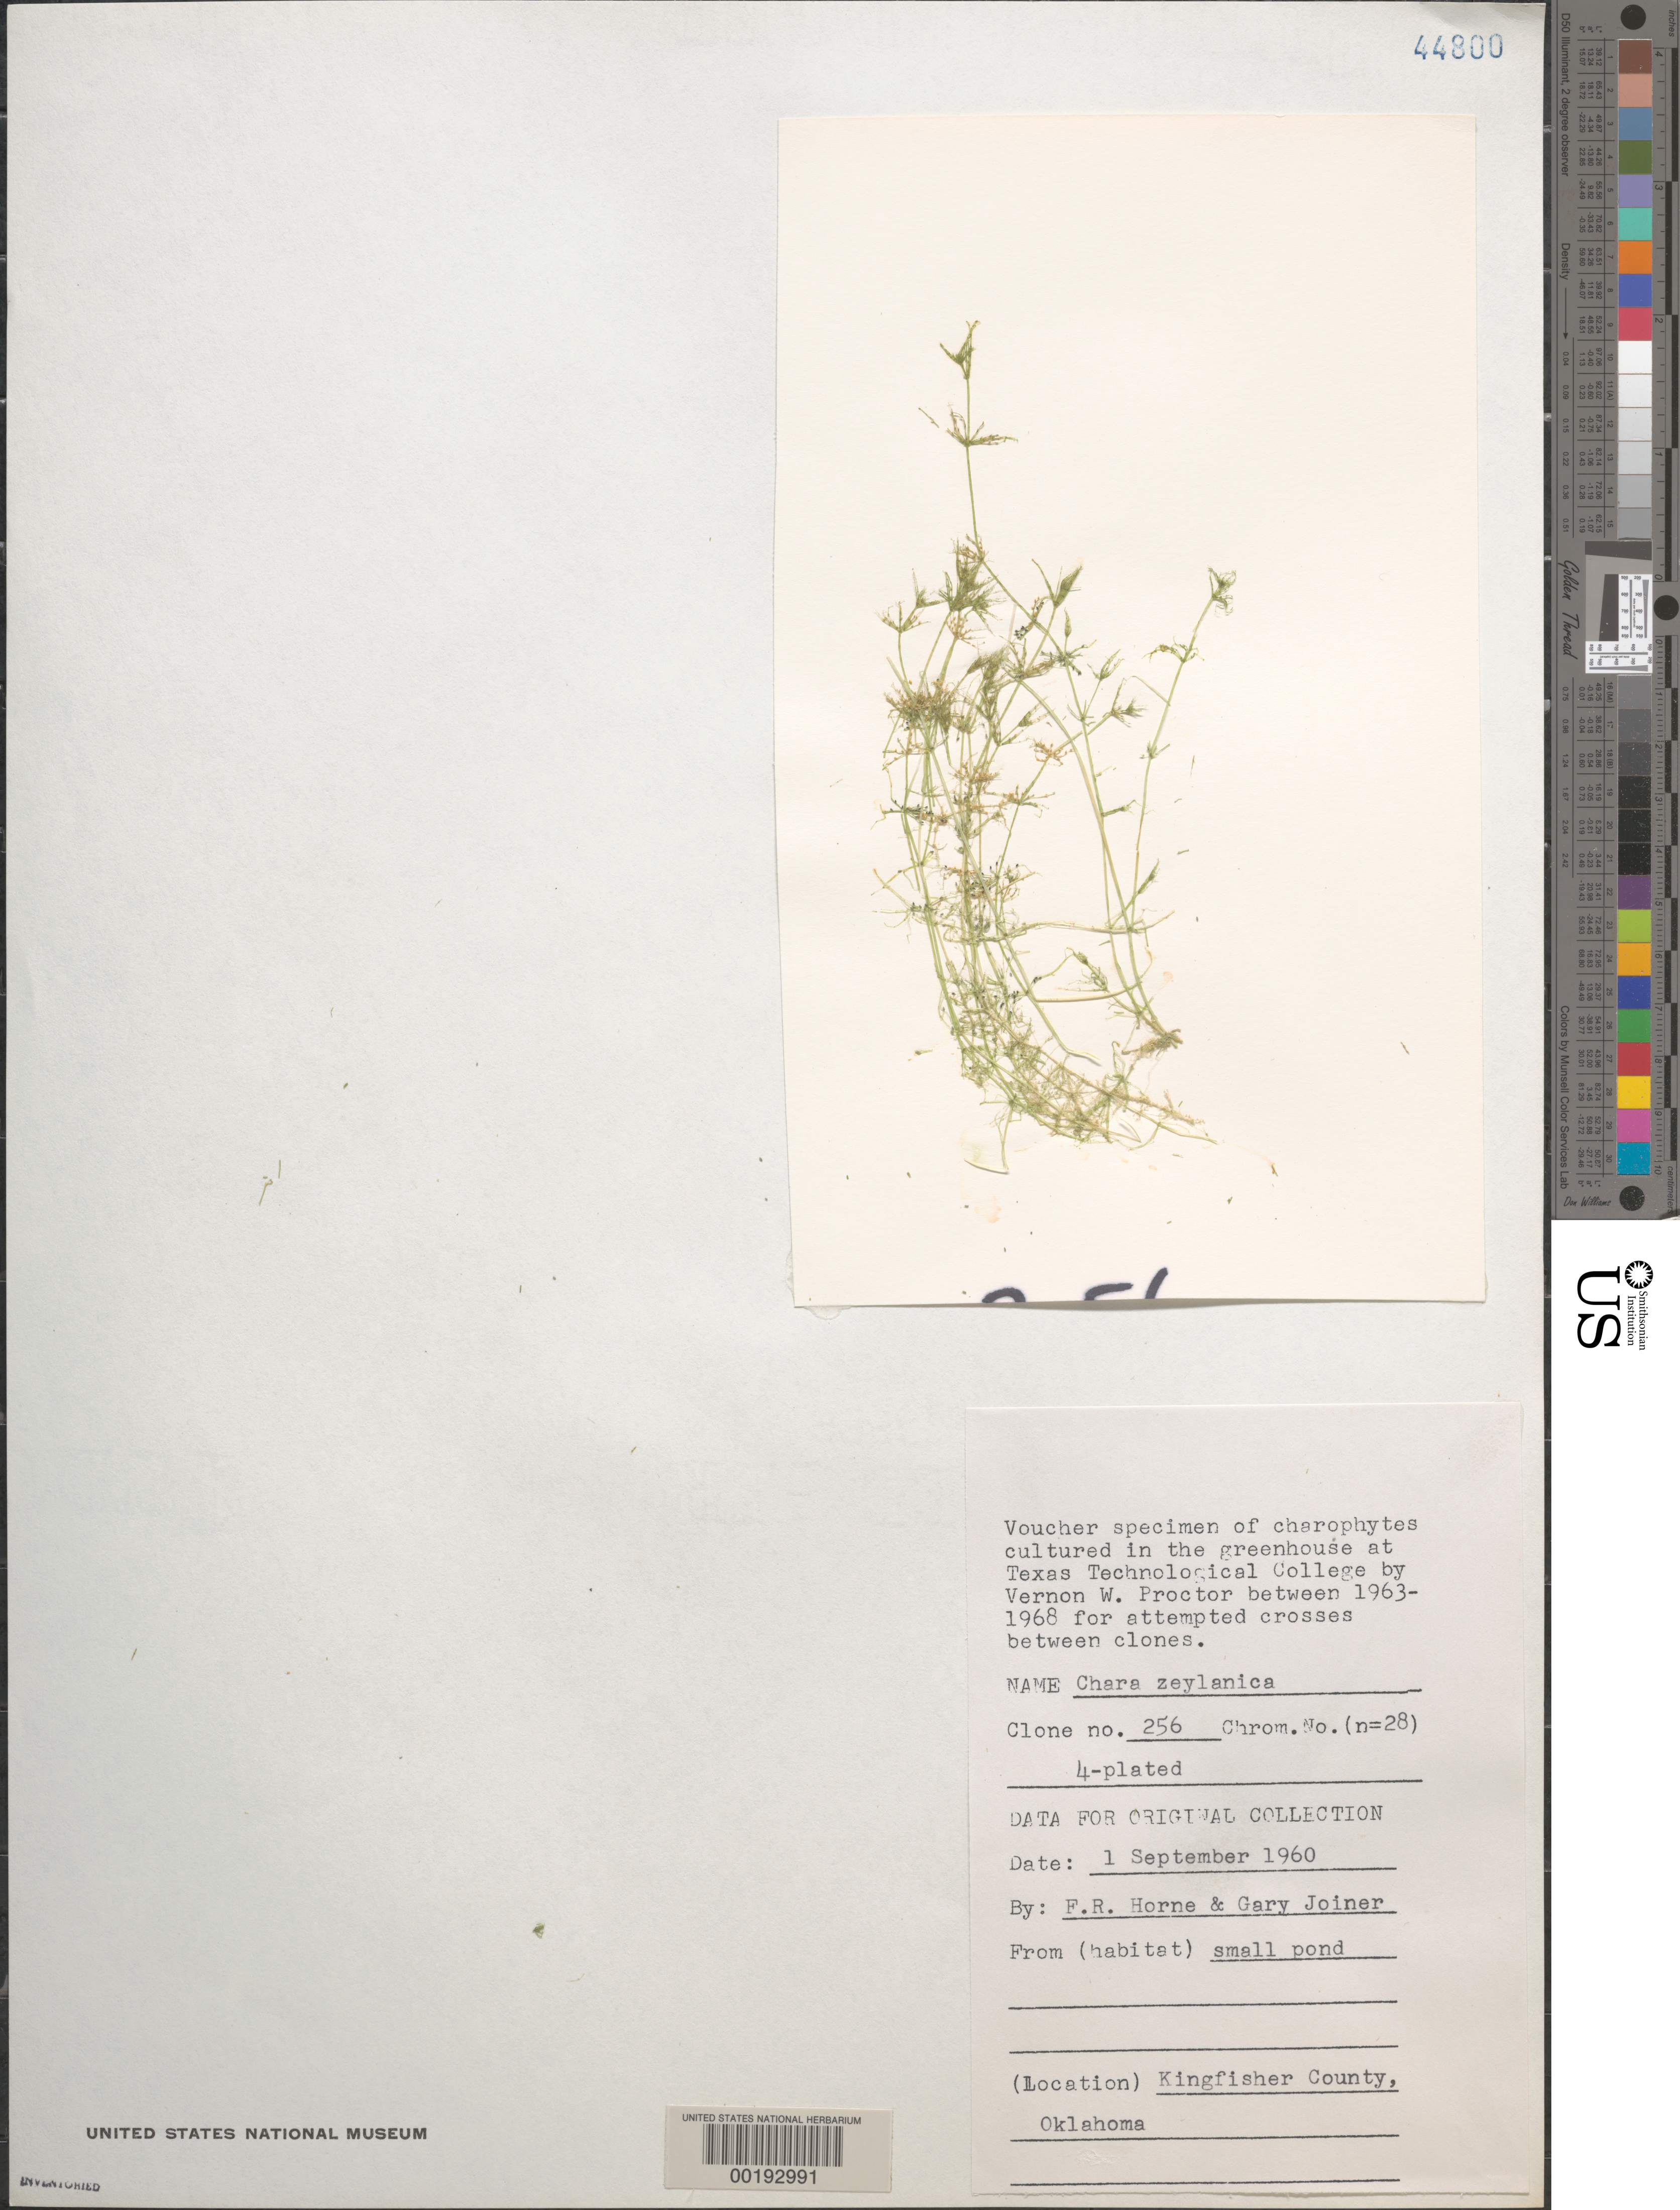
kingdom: Plantae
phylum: Charophyta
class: Charophyceae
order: Charales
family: Characeae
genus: Chara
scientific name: Chara zeylanica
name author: J.G. Klein ex Willd.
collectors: F. R. Horne & G. Joiner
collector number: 256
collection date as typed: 01 Sep 1960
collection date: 1960-09-01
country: United States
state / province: Oklahoma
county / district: Kingfisher County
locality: Pond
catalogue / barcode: US 44800